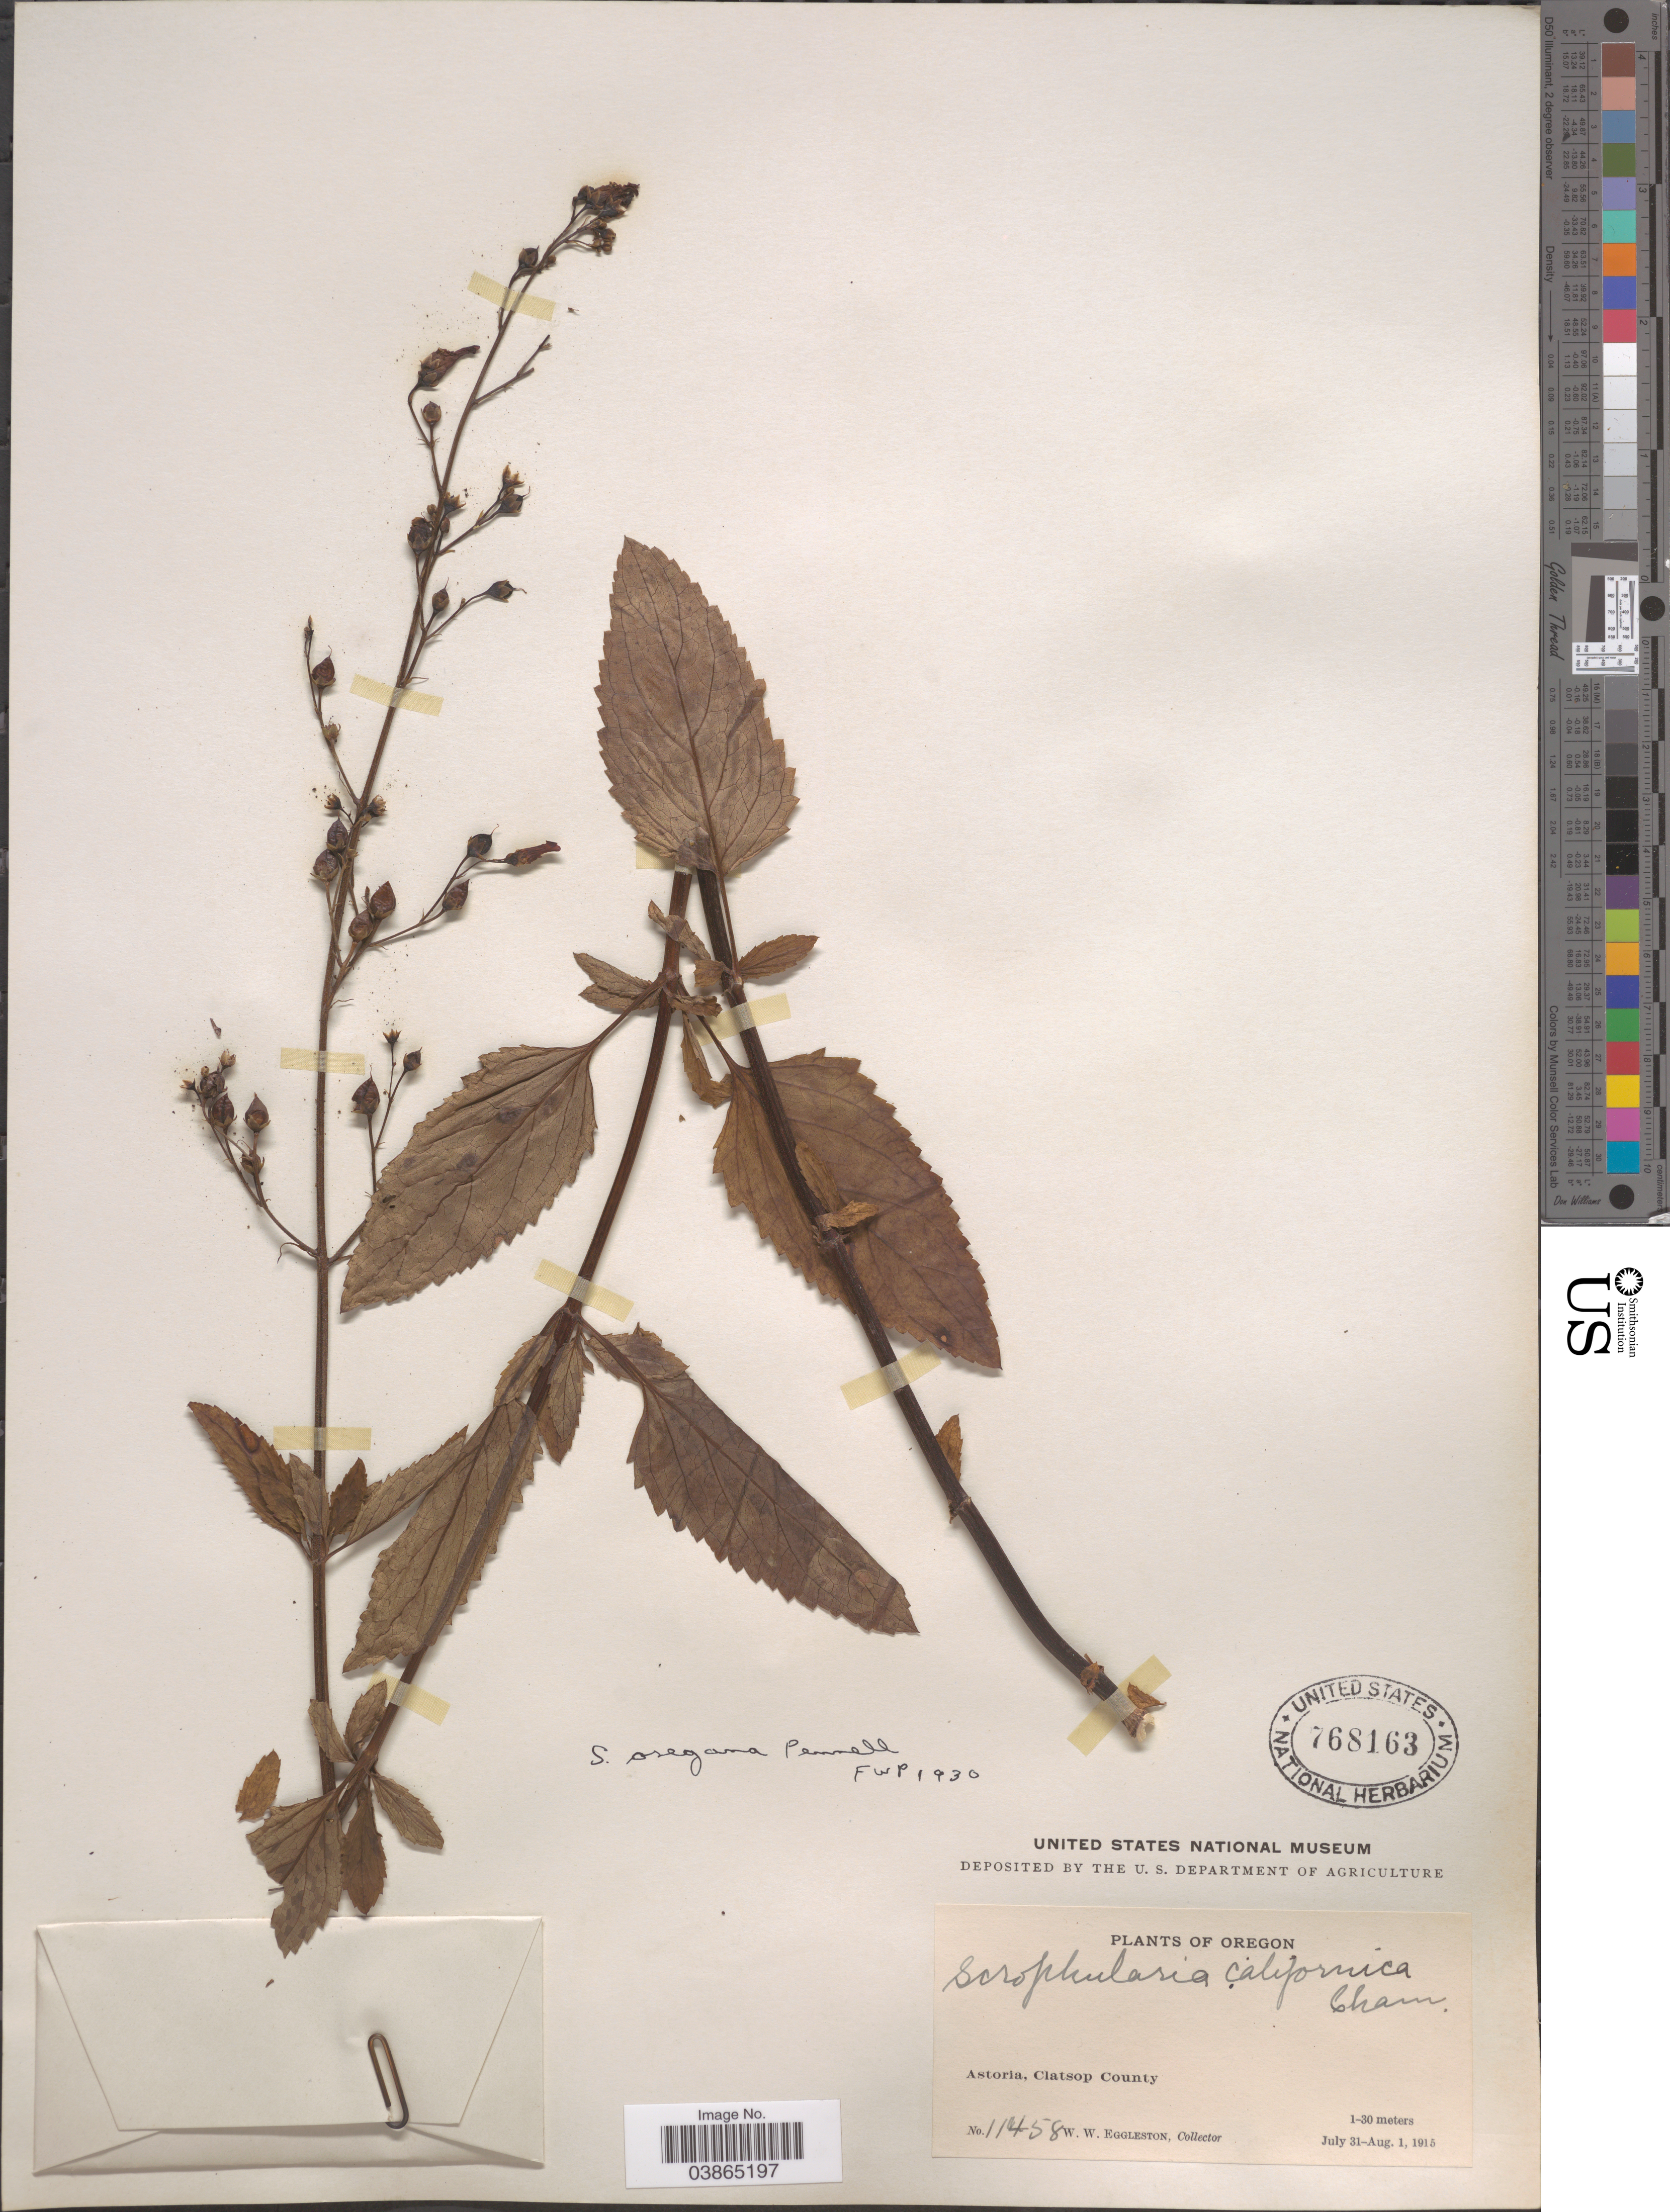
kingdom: Plantae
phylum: Tracheophyta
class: Magnoliopsida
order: Lamiales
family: Scrophulariaceae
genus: Scrophularia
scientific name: Scrophularia oregana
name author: Pennell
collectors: W. W. Eggleston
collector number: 11458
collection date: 1915-07-31/1915-08-01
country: United States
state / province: Oregon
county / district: Clatsop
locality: Astoria, Clatsop County.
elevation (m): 1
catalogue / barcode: US 768163